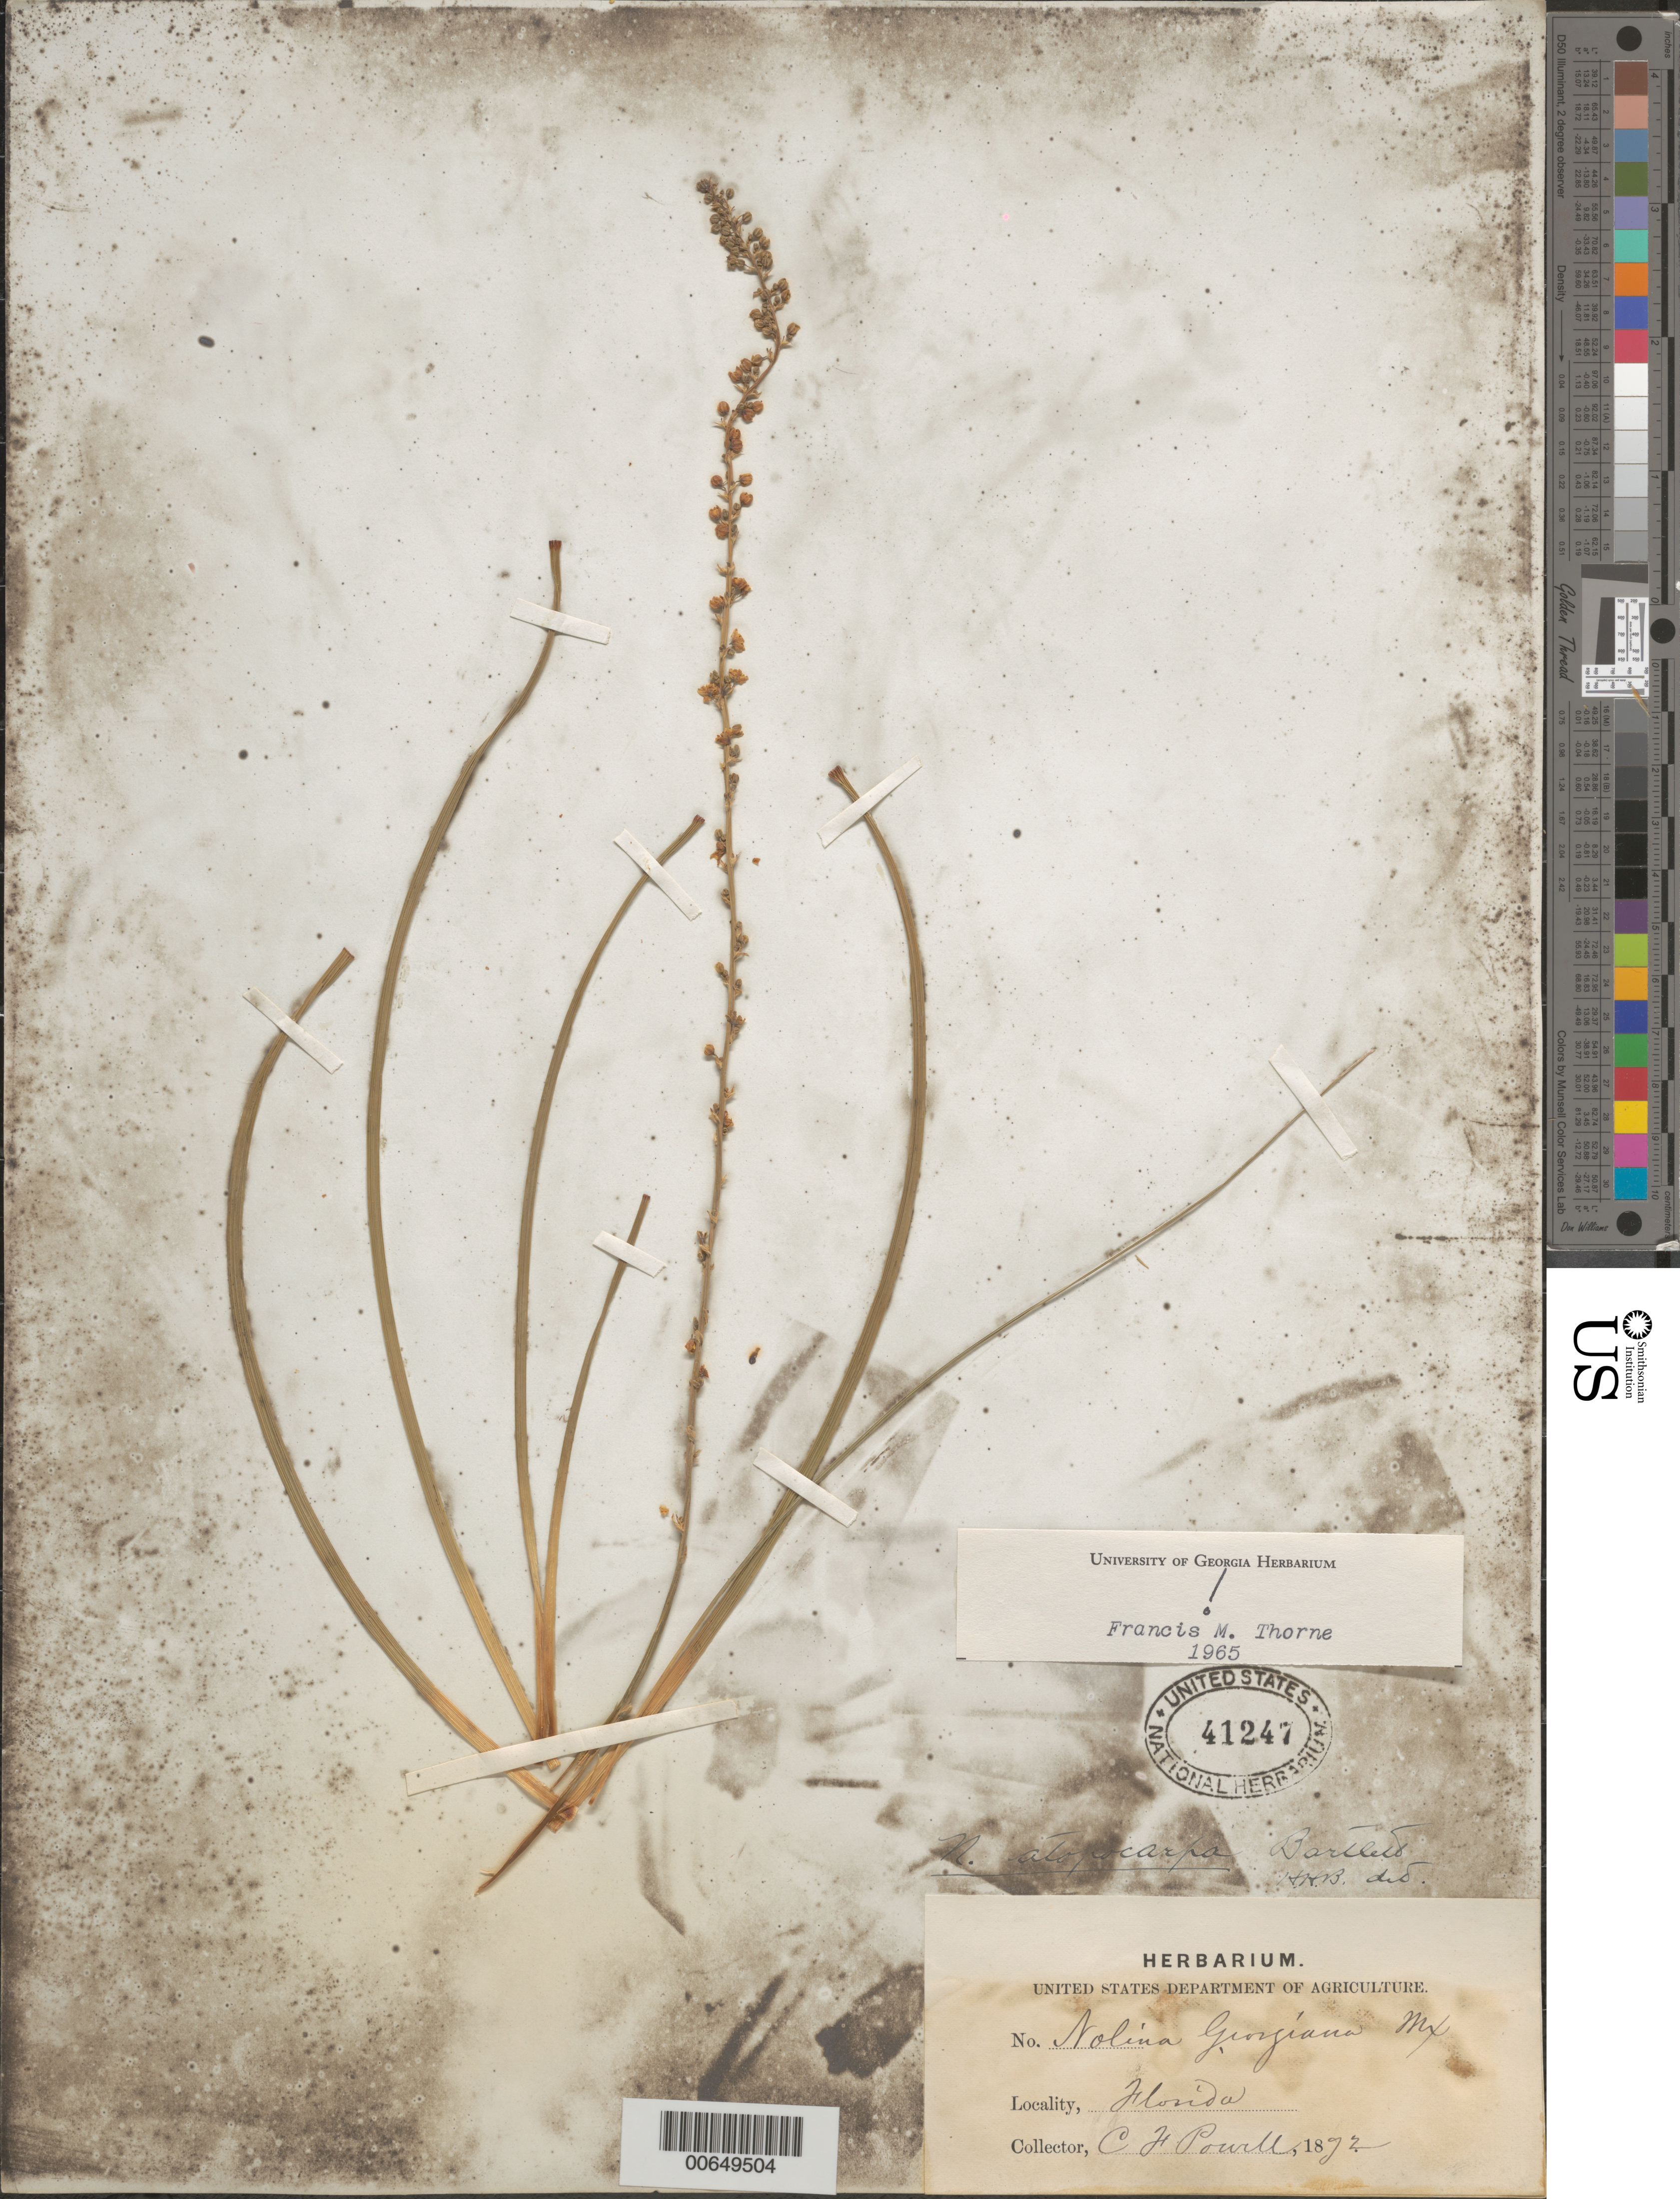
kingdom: Plantae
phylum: Tracheophyta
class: Liliopsida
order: Asparagales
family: Asparagaceae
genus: Nolina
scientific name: Nolina atopocarpa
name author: Bartlett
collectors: C. F. Powell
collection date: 1872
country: United States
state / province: Florida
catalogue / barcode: US 41247